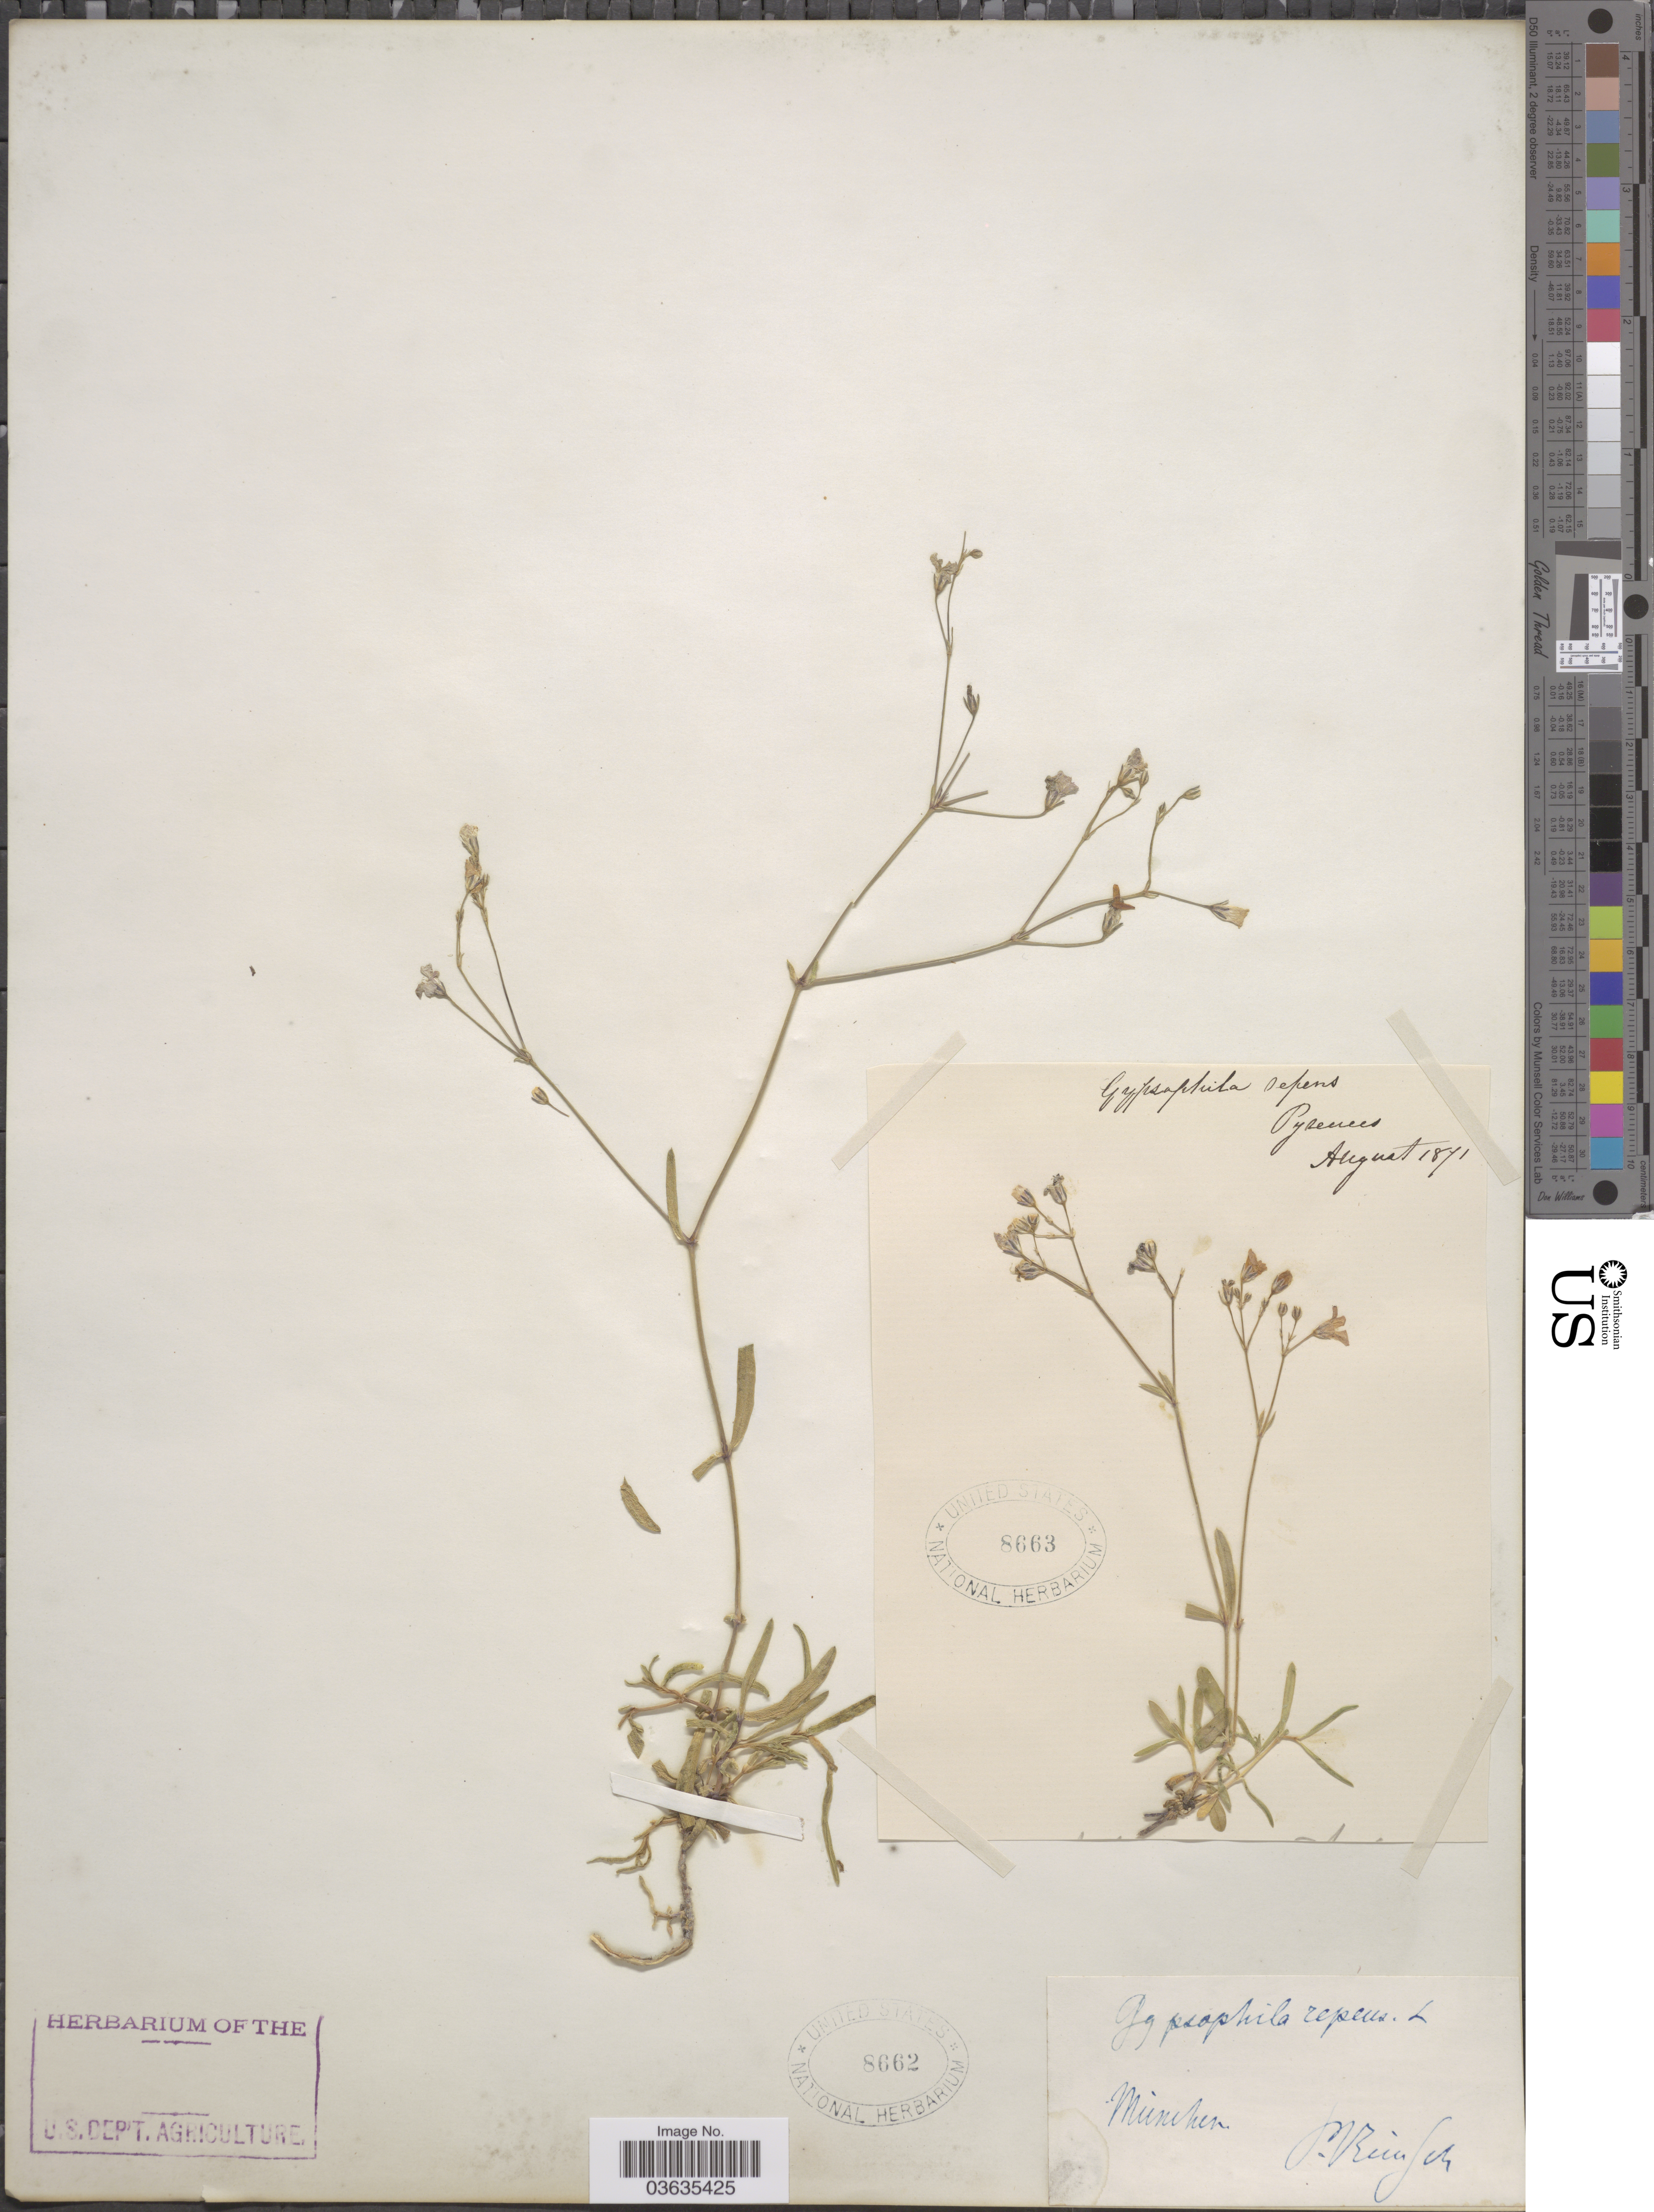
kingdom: Plantae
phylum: Tracheophyta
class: Magnoliopsida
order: Caryophyllales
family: Caryophyllaceae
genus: Gypsophila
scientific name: Gypsophila repens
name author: L.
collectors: P. Reinsch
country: Germany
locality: Mùnchen.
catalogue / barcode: US 8662-2